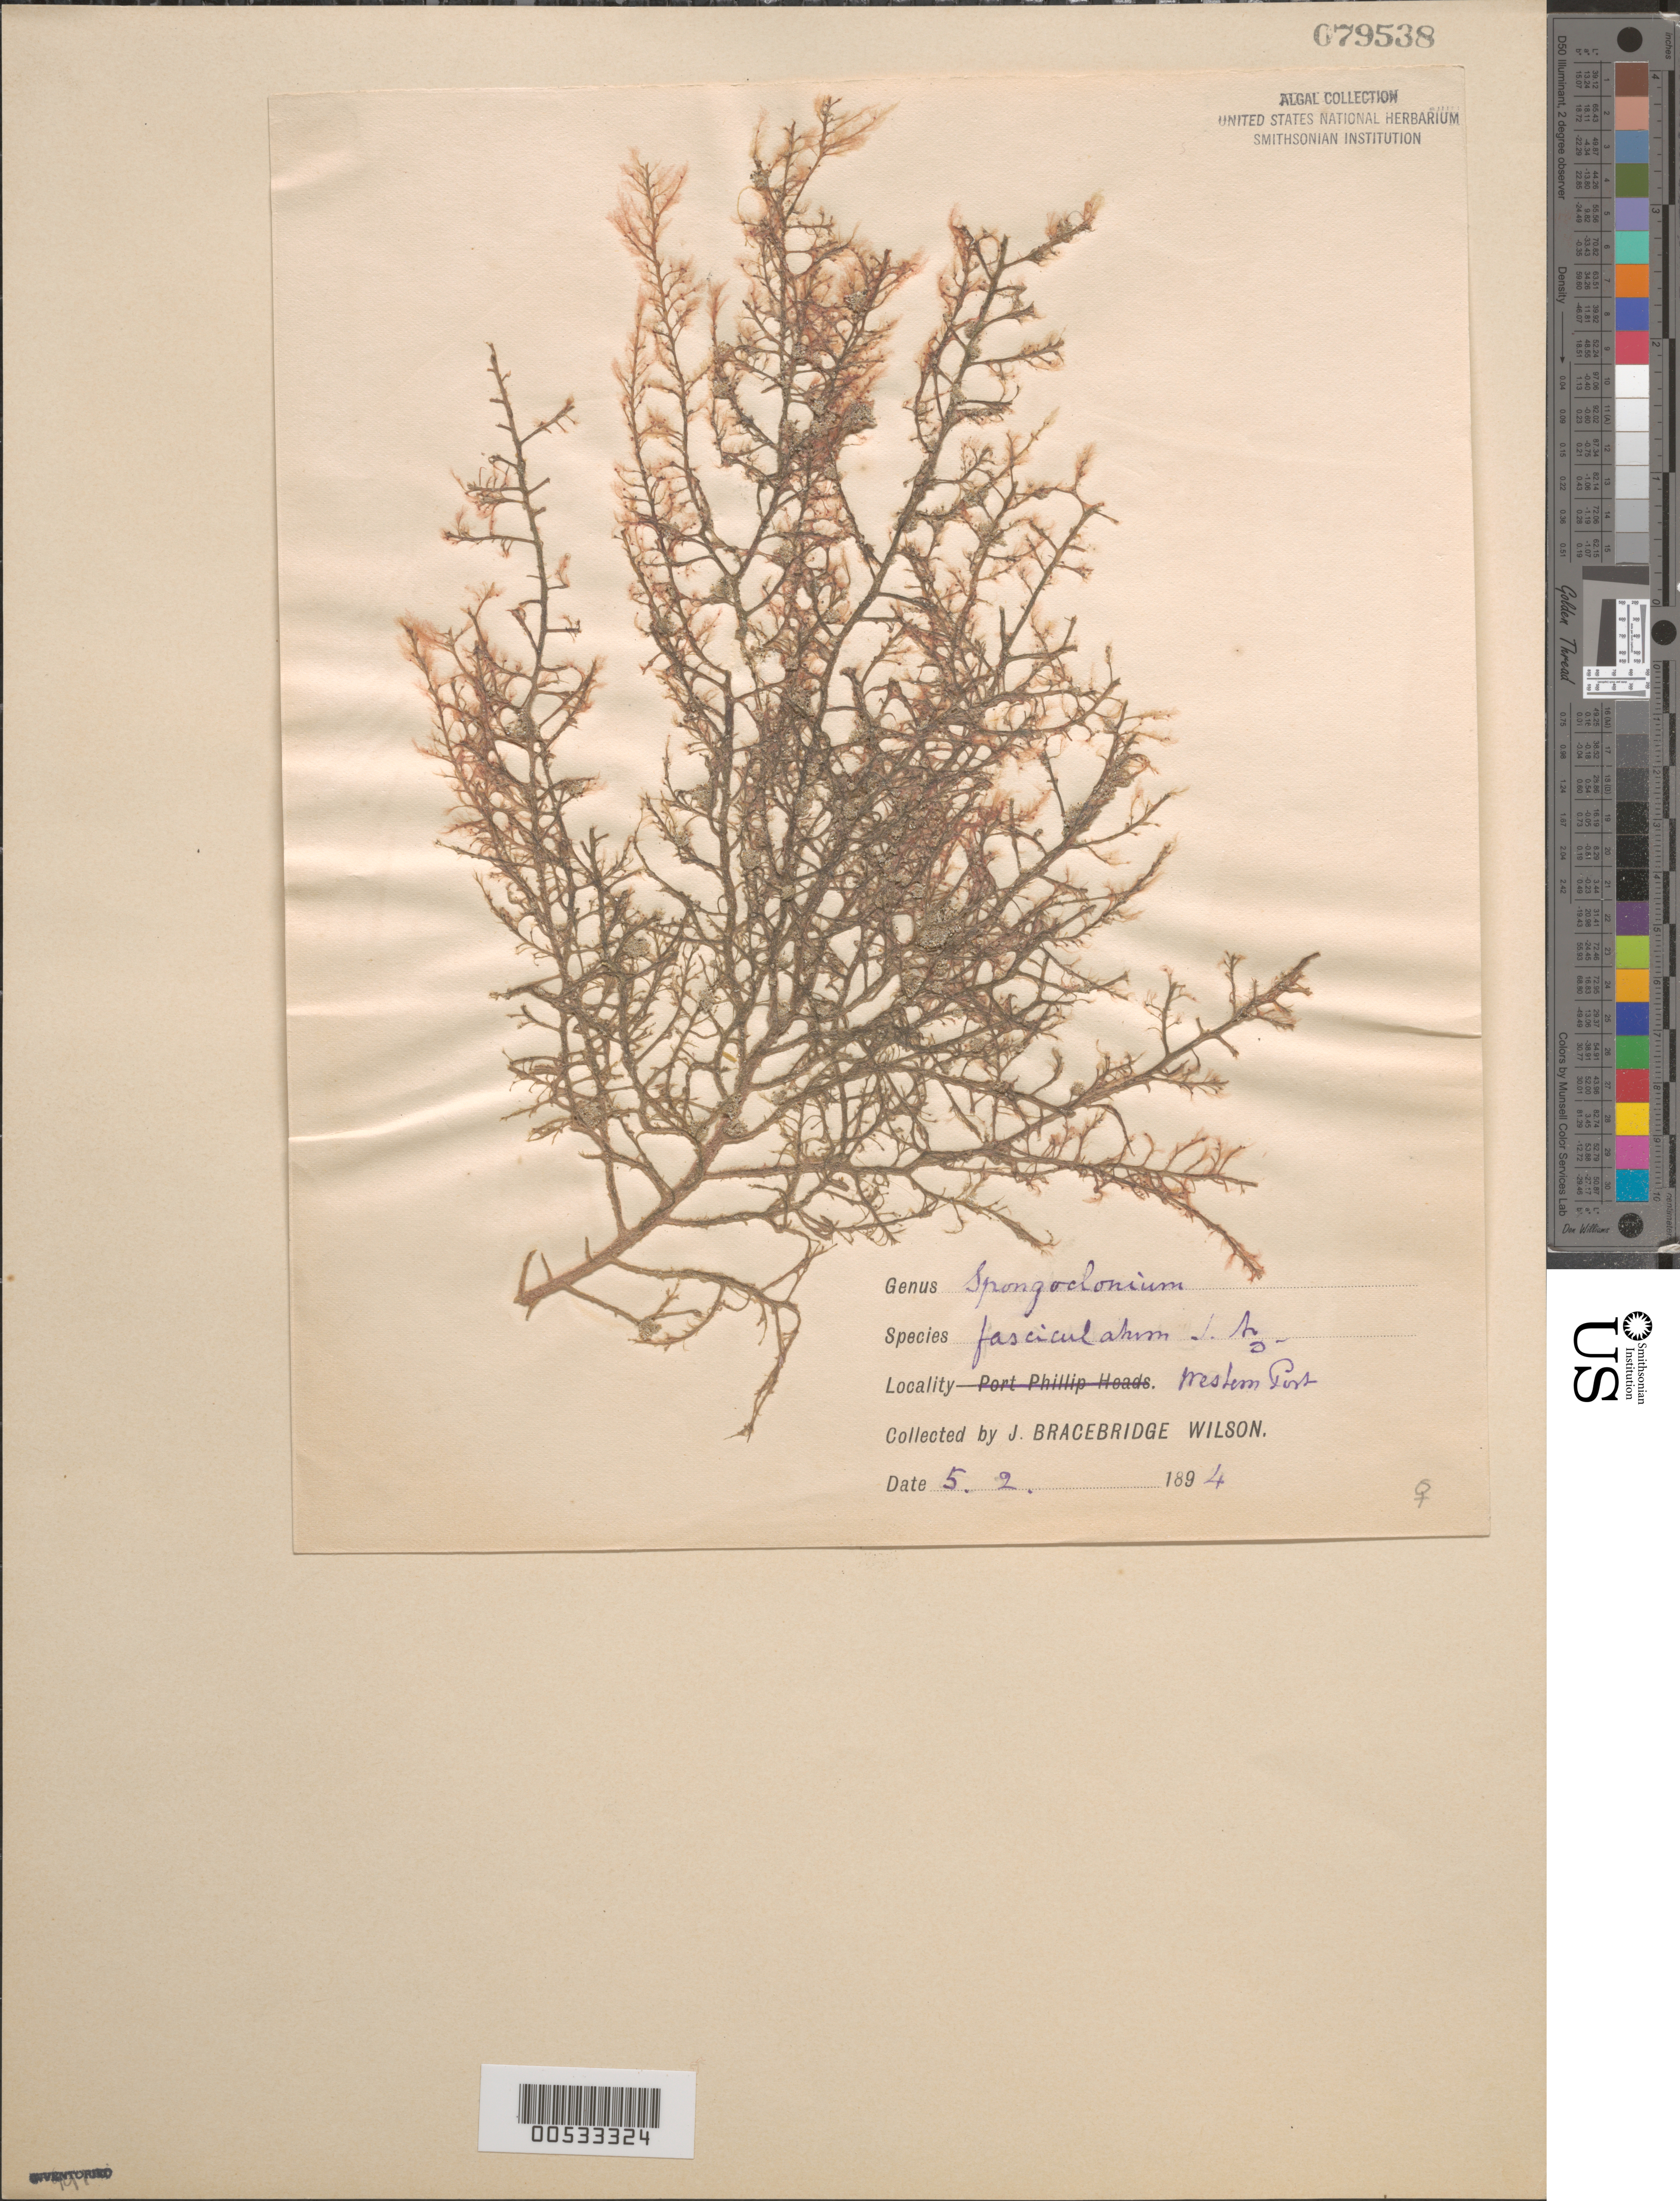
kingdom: Plantae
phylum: Rhodophyta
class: Florideophyceae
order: Ceramiales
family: Wrangeliaceae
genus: Spongoclonium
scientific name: Spongoclonium fasciculatum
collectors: J. B. Wilson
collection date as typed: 05 Feb 1894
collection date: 1894-02-05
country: Australia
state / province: Victoria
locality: Western Port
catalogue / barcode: US 79538